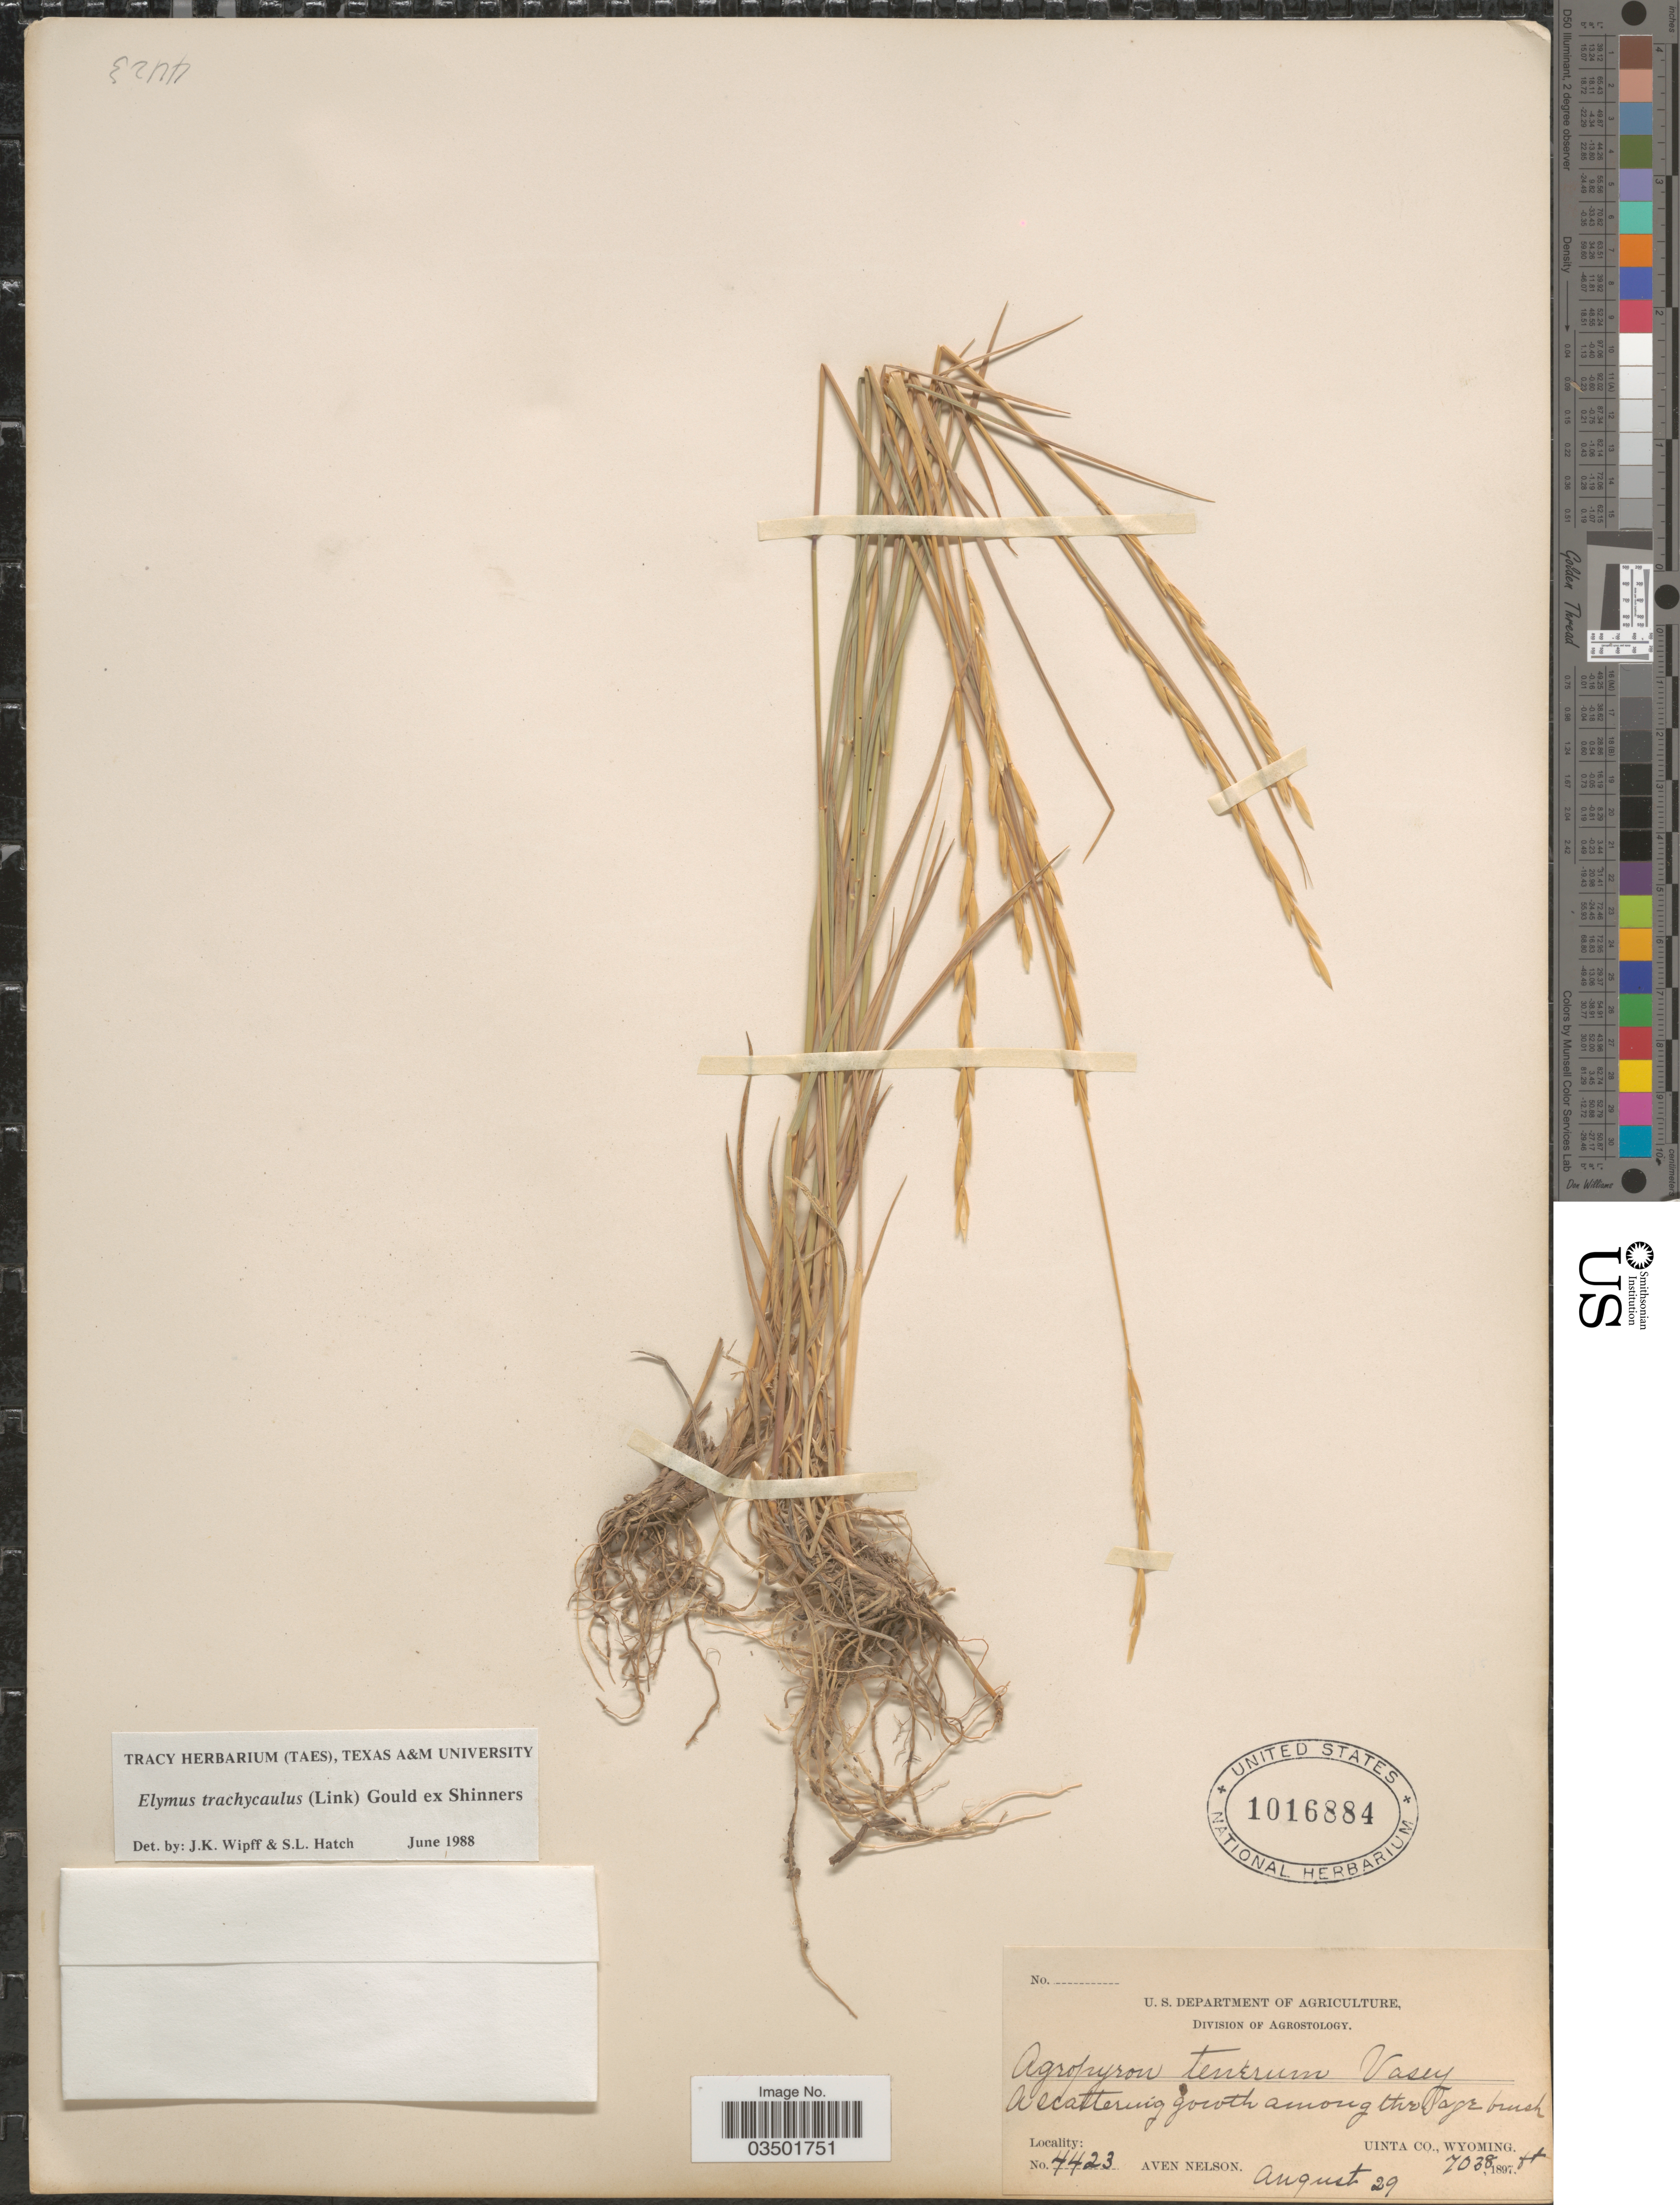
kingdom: Plantae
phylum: Tracheophyta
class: Liliopsida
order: Poales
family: Poaceae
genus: Elymus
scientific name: Elymus trachycaulus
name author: (Link) Gould ex Shinners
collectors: A. Nelson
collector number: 4423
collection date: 1897-08-29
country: United States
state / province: Wyoming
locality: Uinta Co.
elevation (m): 2145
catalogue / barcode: US 1016884